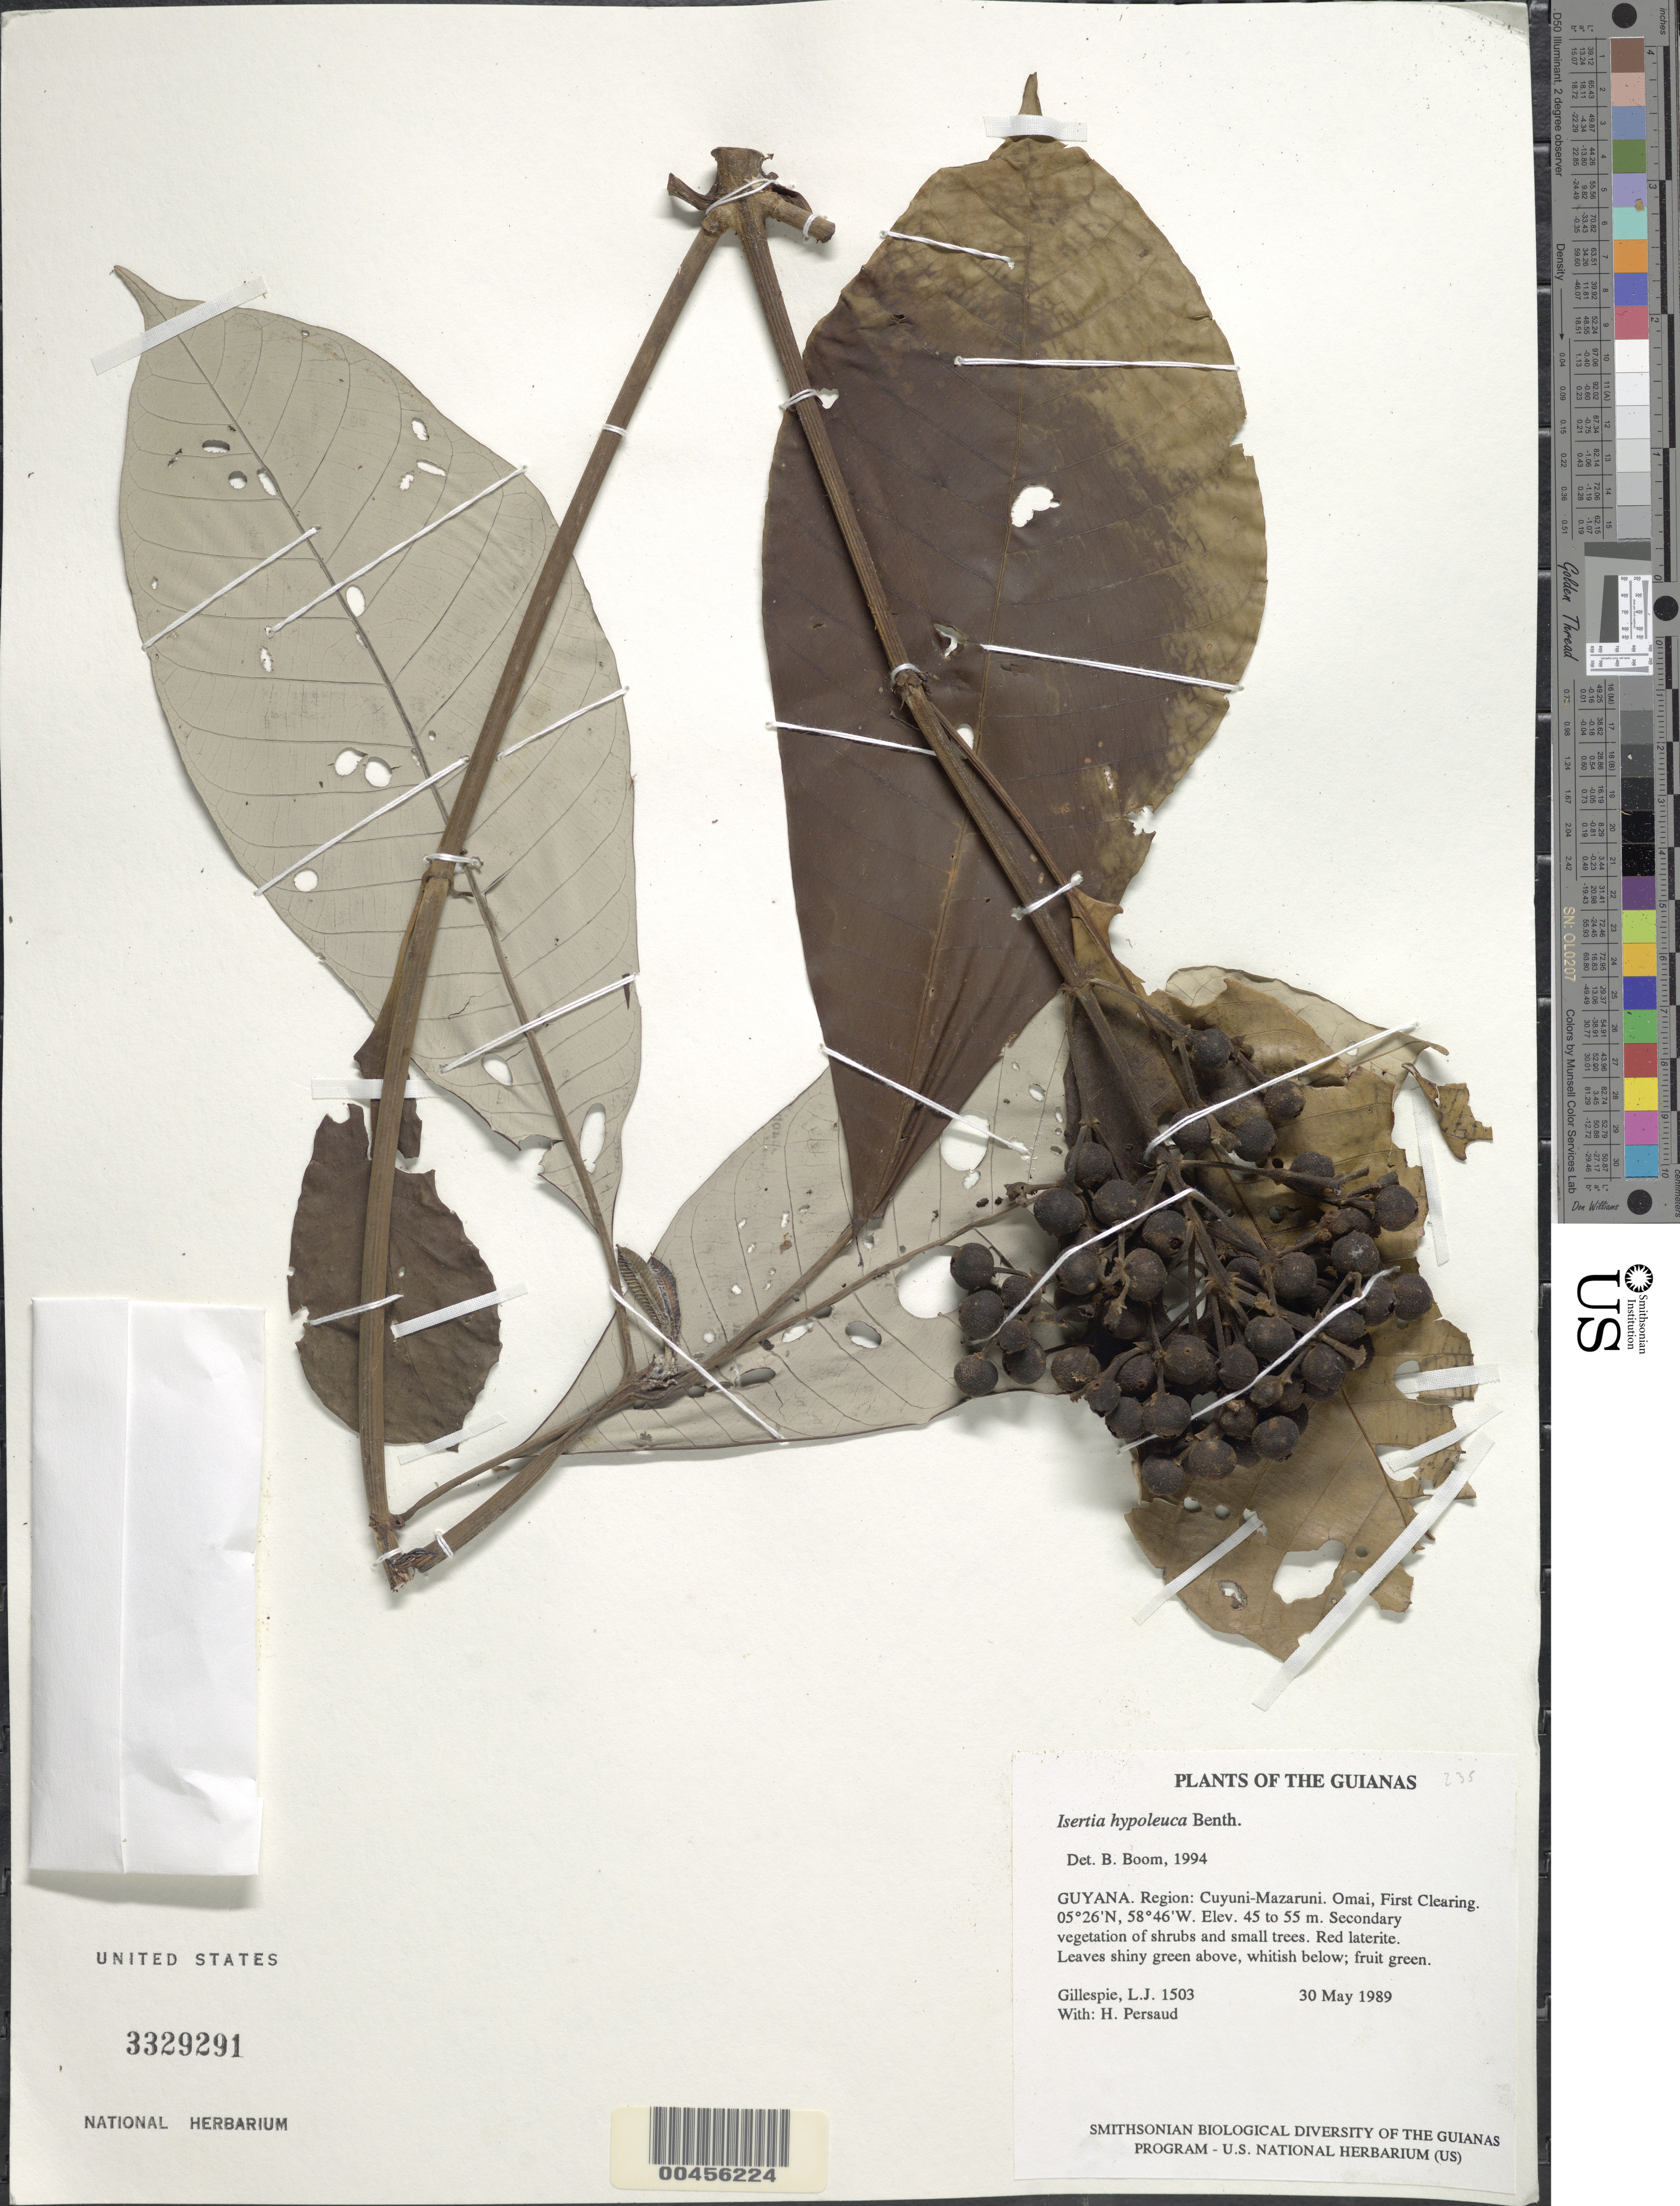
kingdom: Plantae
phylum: Tracheophyta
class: Magnoliopsida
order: Gentianales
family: Rubiaceae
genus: Isertia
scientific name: Isertia hypoleuca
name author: Benth.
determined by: Boom, B. M.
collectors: L. J. Gillespie & H. Persaud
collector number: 1503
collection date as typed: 30 May 1989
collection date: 1989-05-30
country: Guyana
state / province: Cuyuni-Mazaruni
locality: Omai, First Clearing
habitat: Secondary vegetation of shrubs and small trees. Red laterite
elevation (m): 45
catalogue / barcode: US 3329291